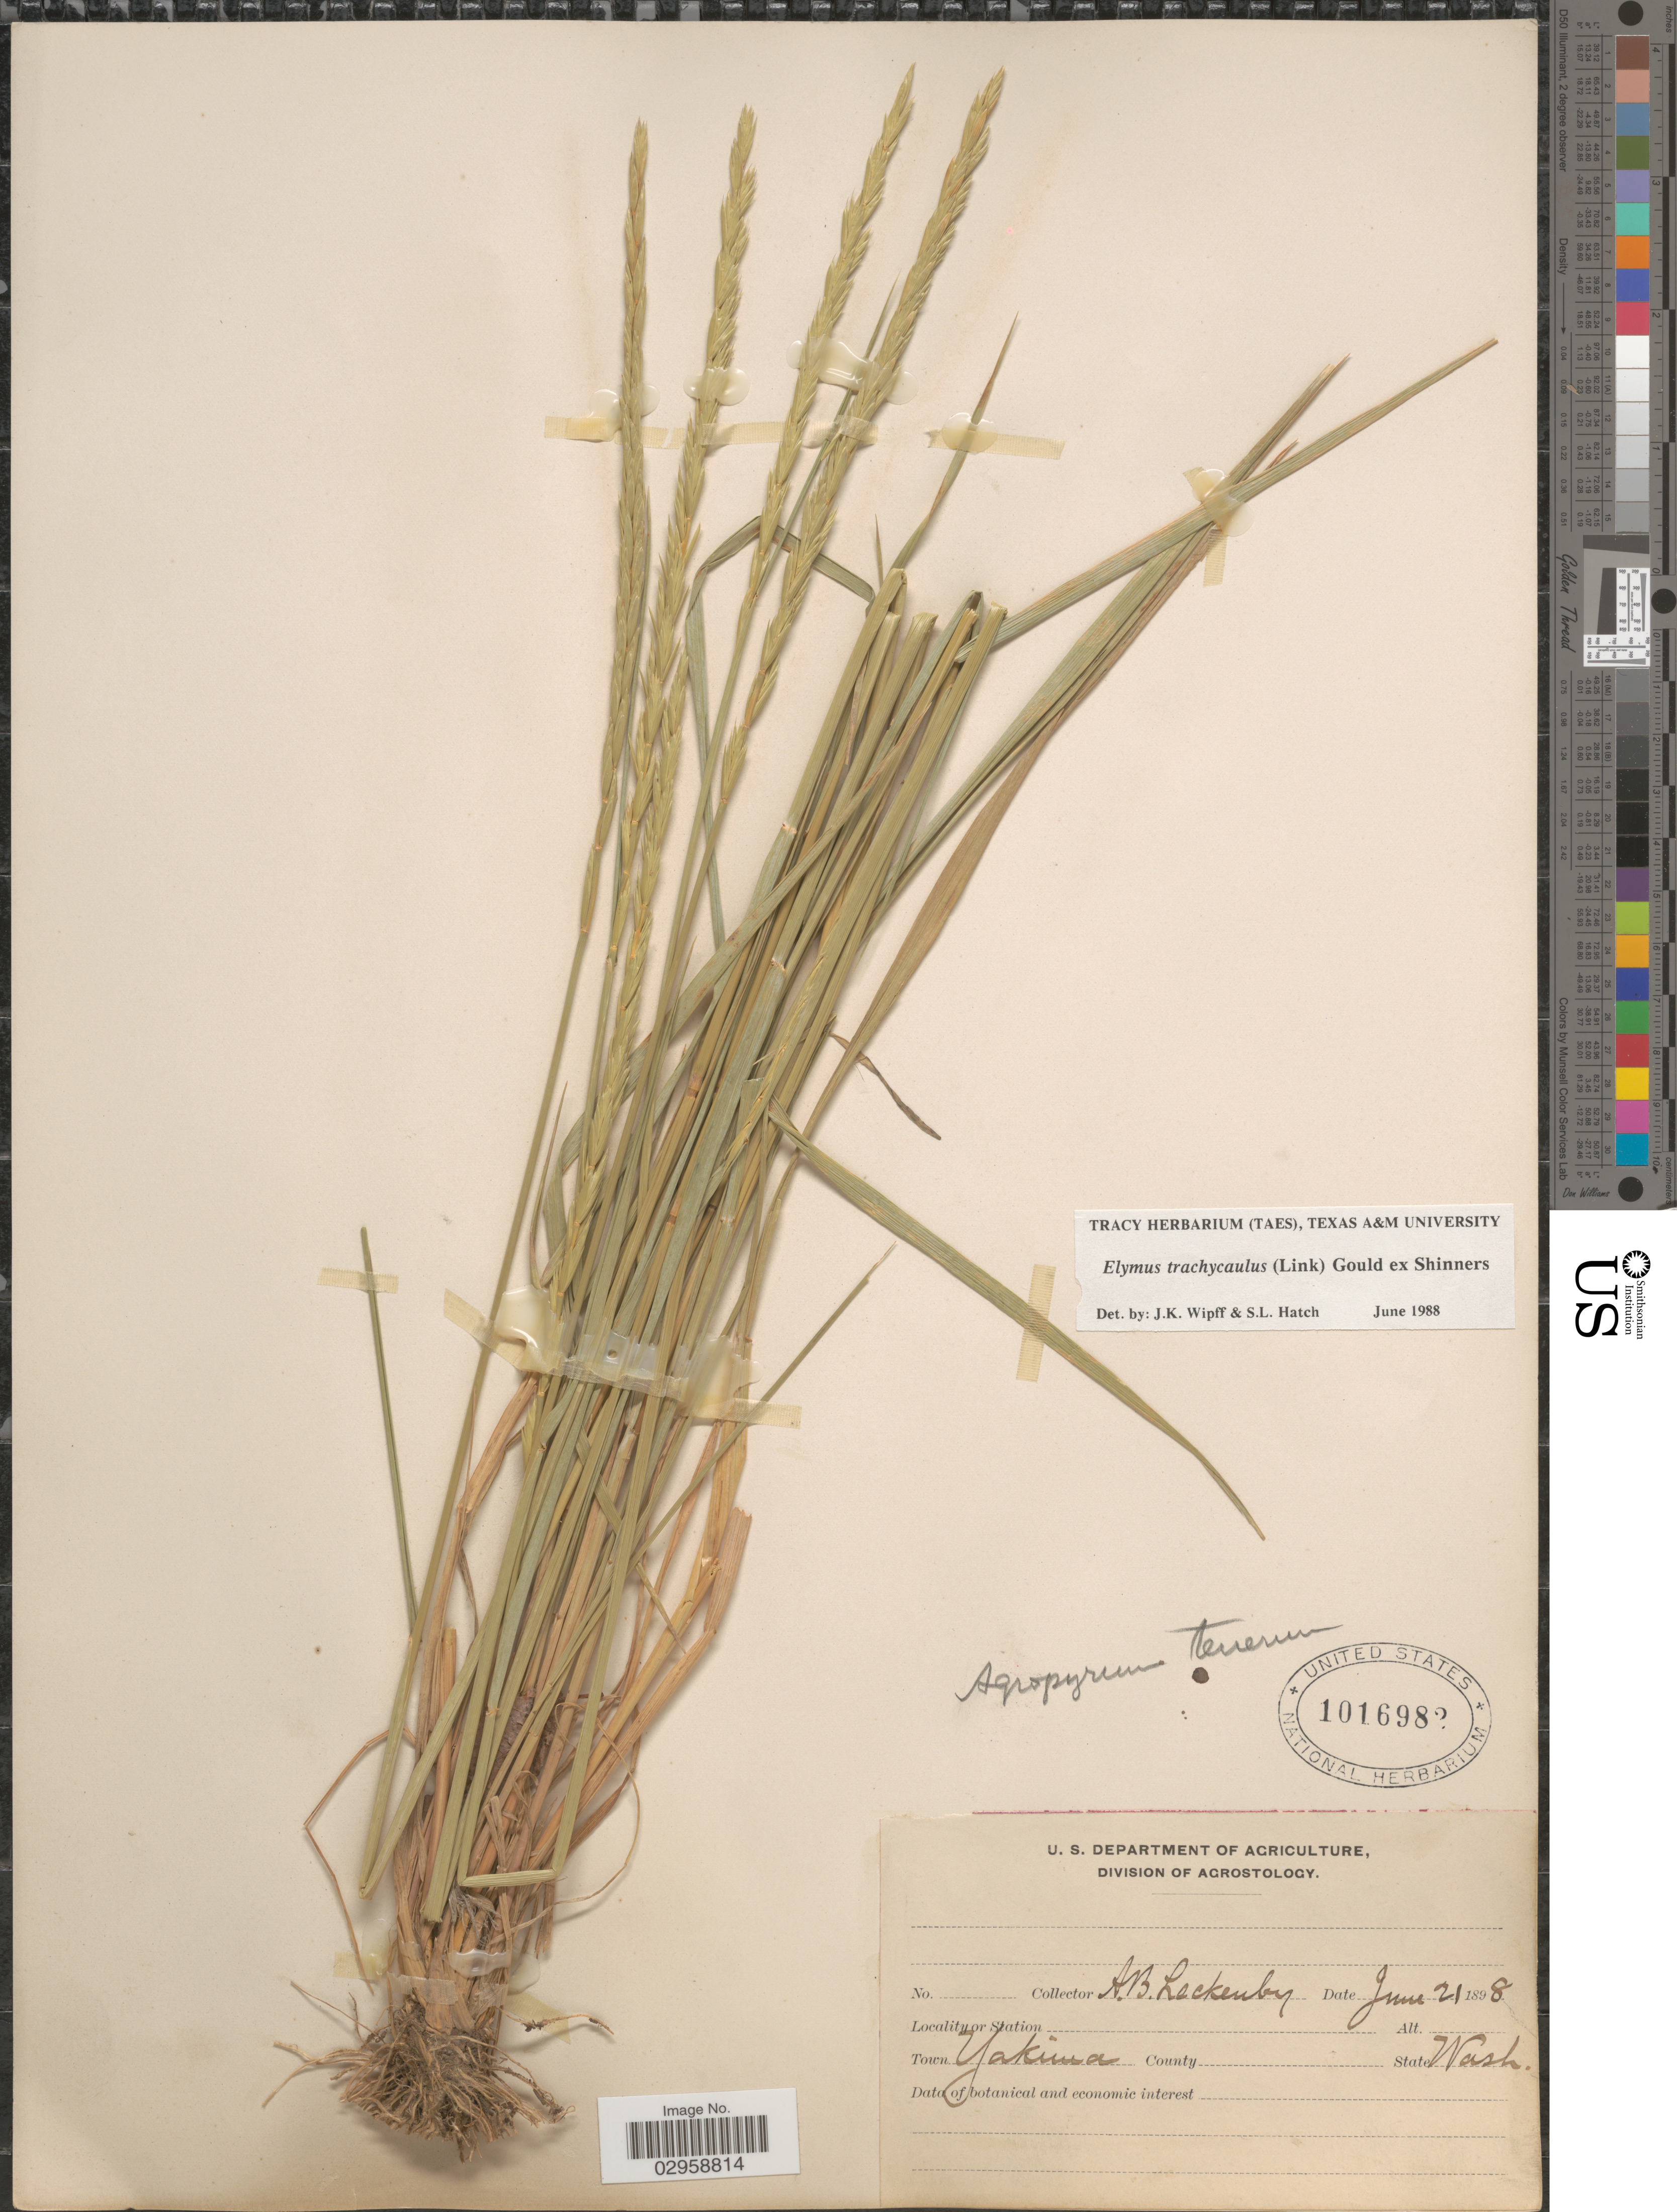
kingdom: Plantae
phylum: Tracheophyta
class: Liliopsida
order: Poales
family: Poaceae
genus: Elymus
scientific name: Elymus trachycaulus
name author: (Link) Gould ex Shinners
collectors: A. Leckenby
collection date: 1898-06-21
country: United States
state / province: Washington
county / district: Yakima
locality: Town Yakima.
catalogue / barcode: US 1016982